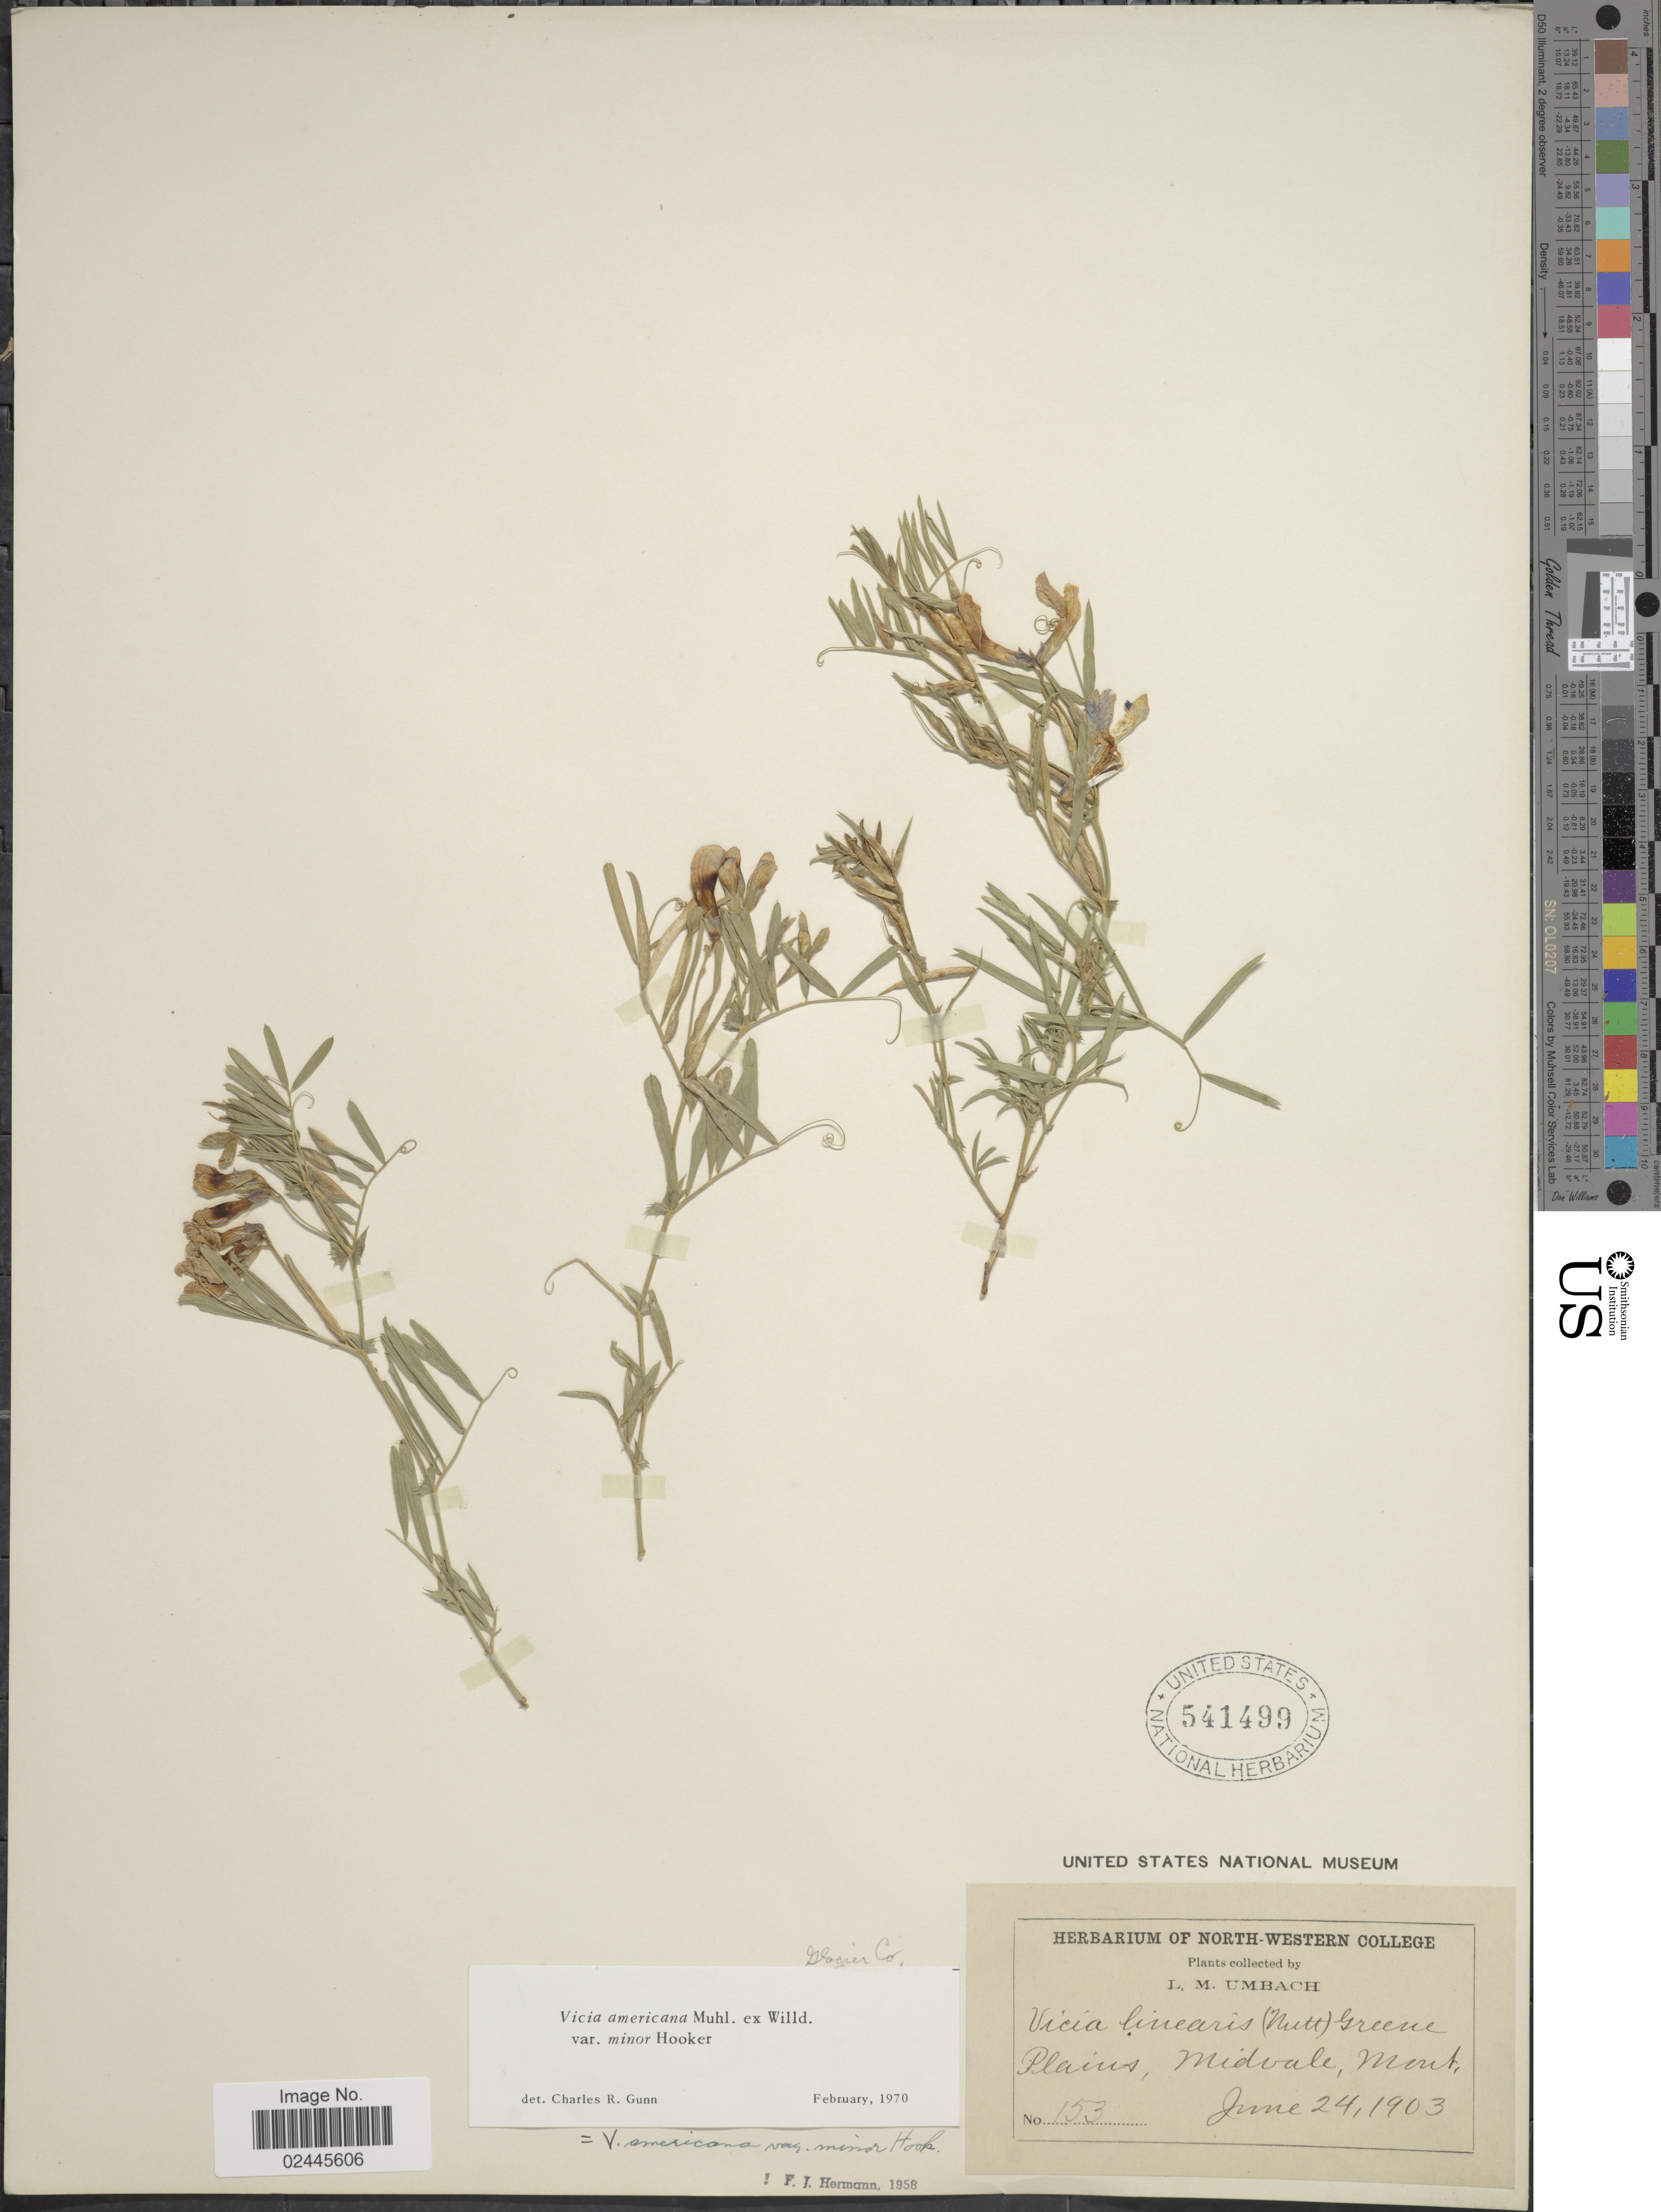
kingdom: Plantae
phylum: Tracheophyta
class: Magnoliopsida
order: Fabales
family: Fabaceae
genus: Vicia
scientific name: Vicia americana var. minor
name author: Hook.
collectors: L. M. Umbach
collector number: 153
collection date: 1903-06-24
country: United States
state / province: Montana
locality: Plains, Midvale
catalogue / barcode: US 541499